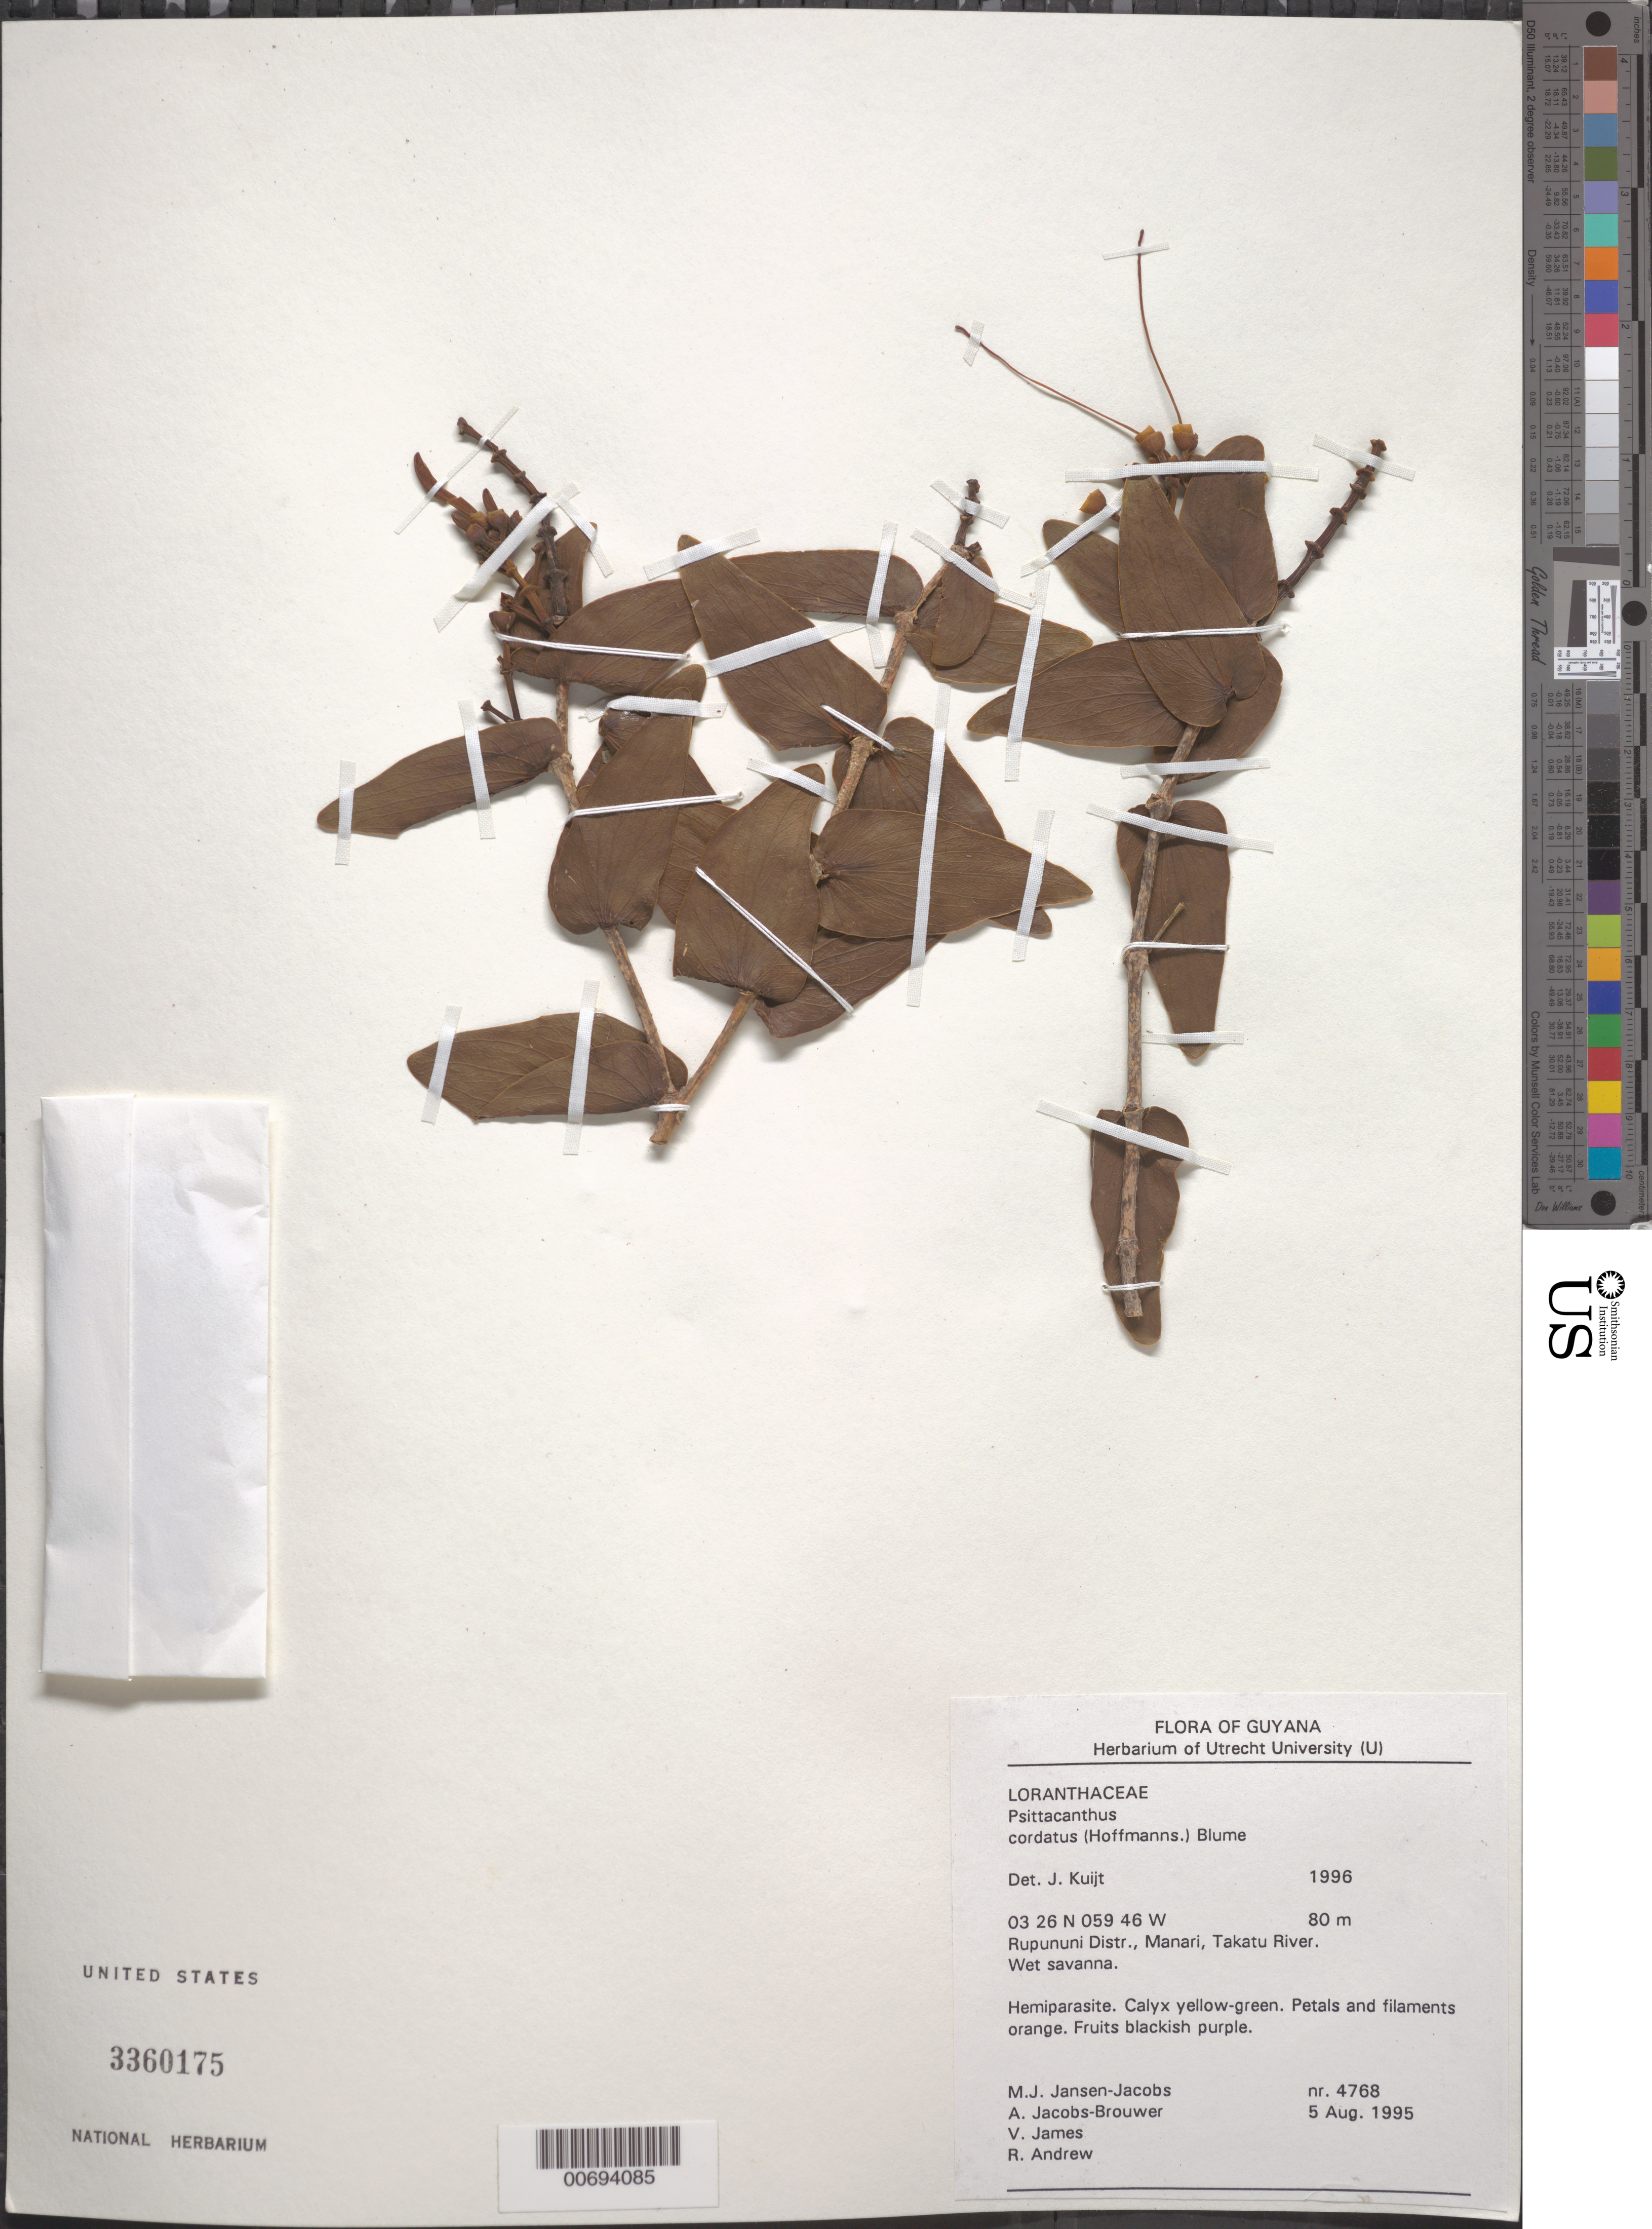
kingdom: Plantae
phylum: Tracheophyta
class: Magnoliopsida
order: Santalales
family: Loranthaceae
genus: Psittacanthus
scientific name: Psittacanthus cordatus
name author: (Hoffmanns.) Blume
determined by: Kuijt, Job, (CANADA)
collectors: M. J. Jansen-Jacobs, A. Jacobs-Brouwer, V. James & R. Andrew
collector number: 4768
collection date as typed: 5-Aug-95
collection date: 1995-08-05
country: Guyana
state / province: U. Takutu-U. Essequibo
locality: Manari, Takatu River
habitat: Wet savanna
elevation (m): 80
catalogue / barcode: US 3360175